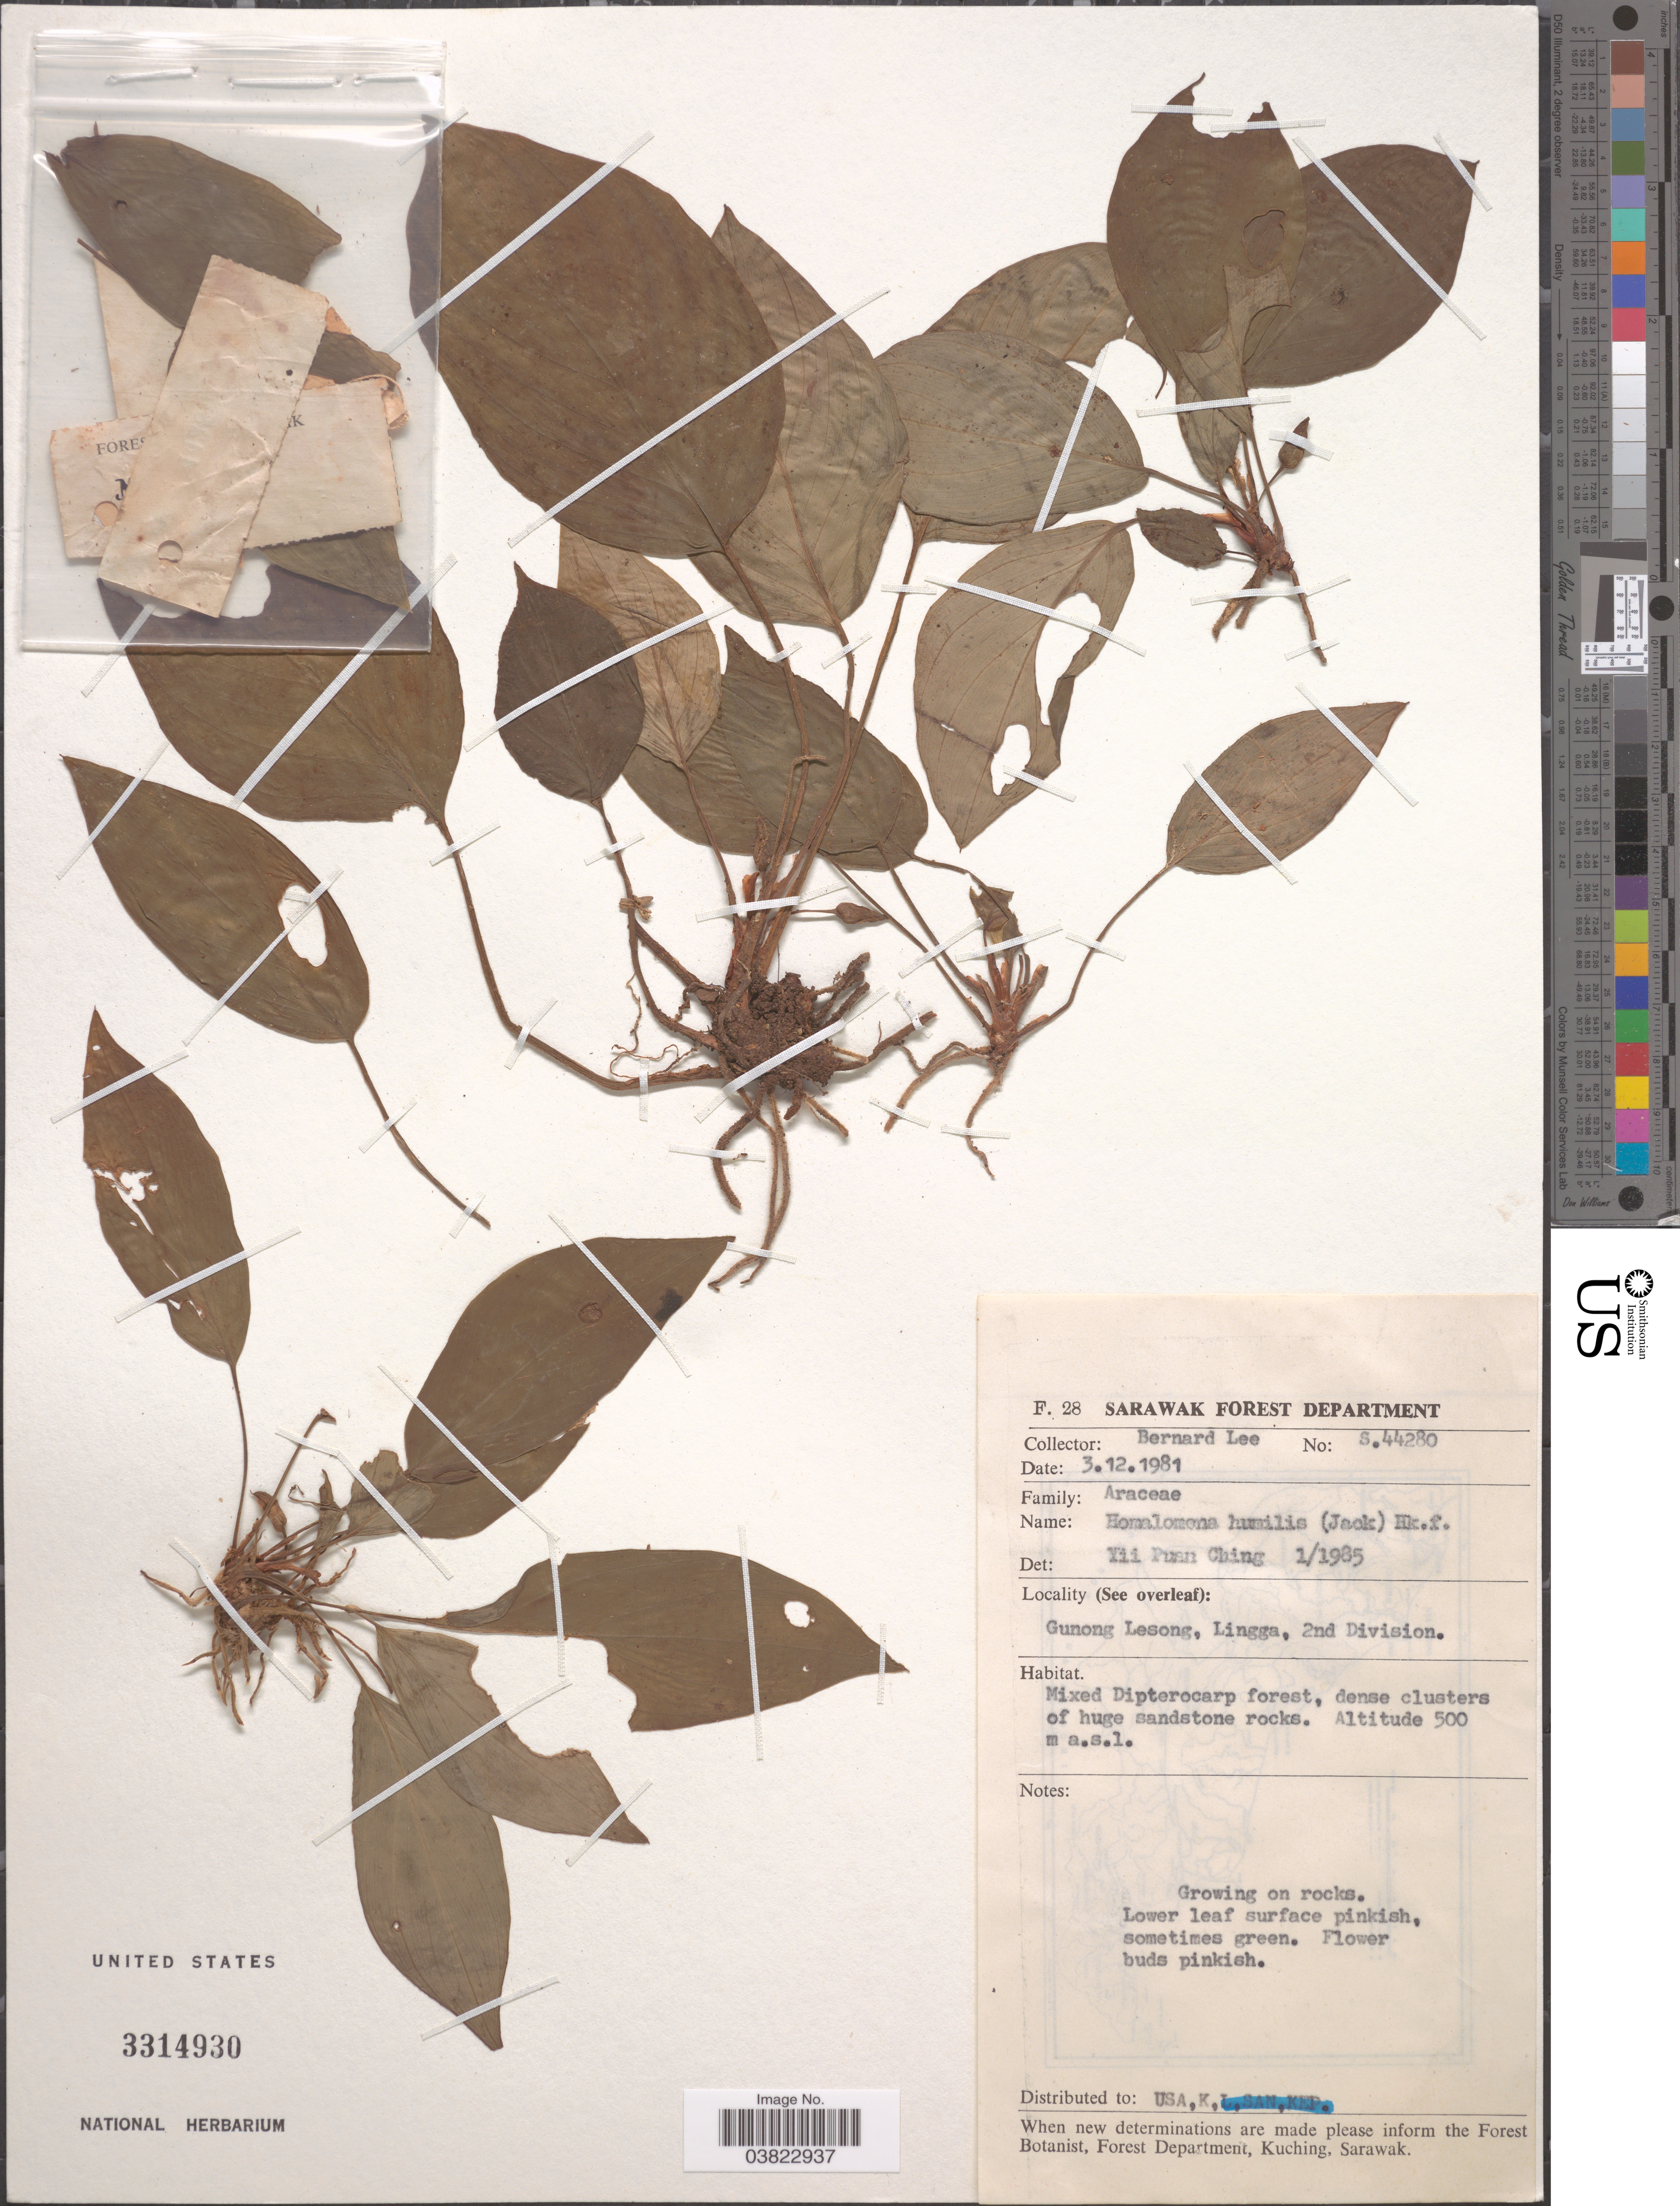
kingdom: Plantae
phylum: Tracheophyta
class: Liliopsida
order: Alismatales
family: Araceae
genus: Homalomena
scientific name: Homalomena humilis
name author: (Jack) Hook. f.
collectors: B. Lee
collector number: S.44280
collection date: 1981-12-03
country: Malaysia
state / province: Sarawak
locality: Gunong Lesong, Lingga, 2nd Division.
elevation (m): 500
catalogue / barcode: US 3314930